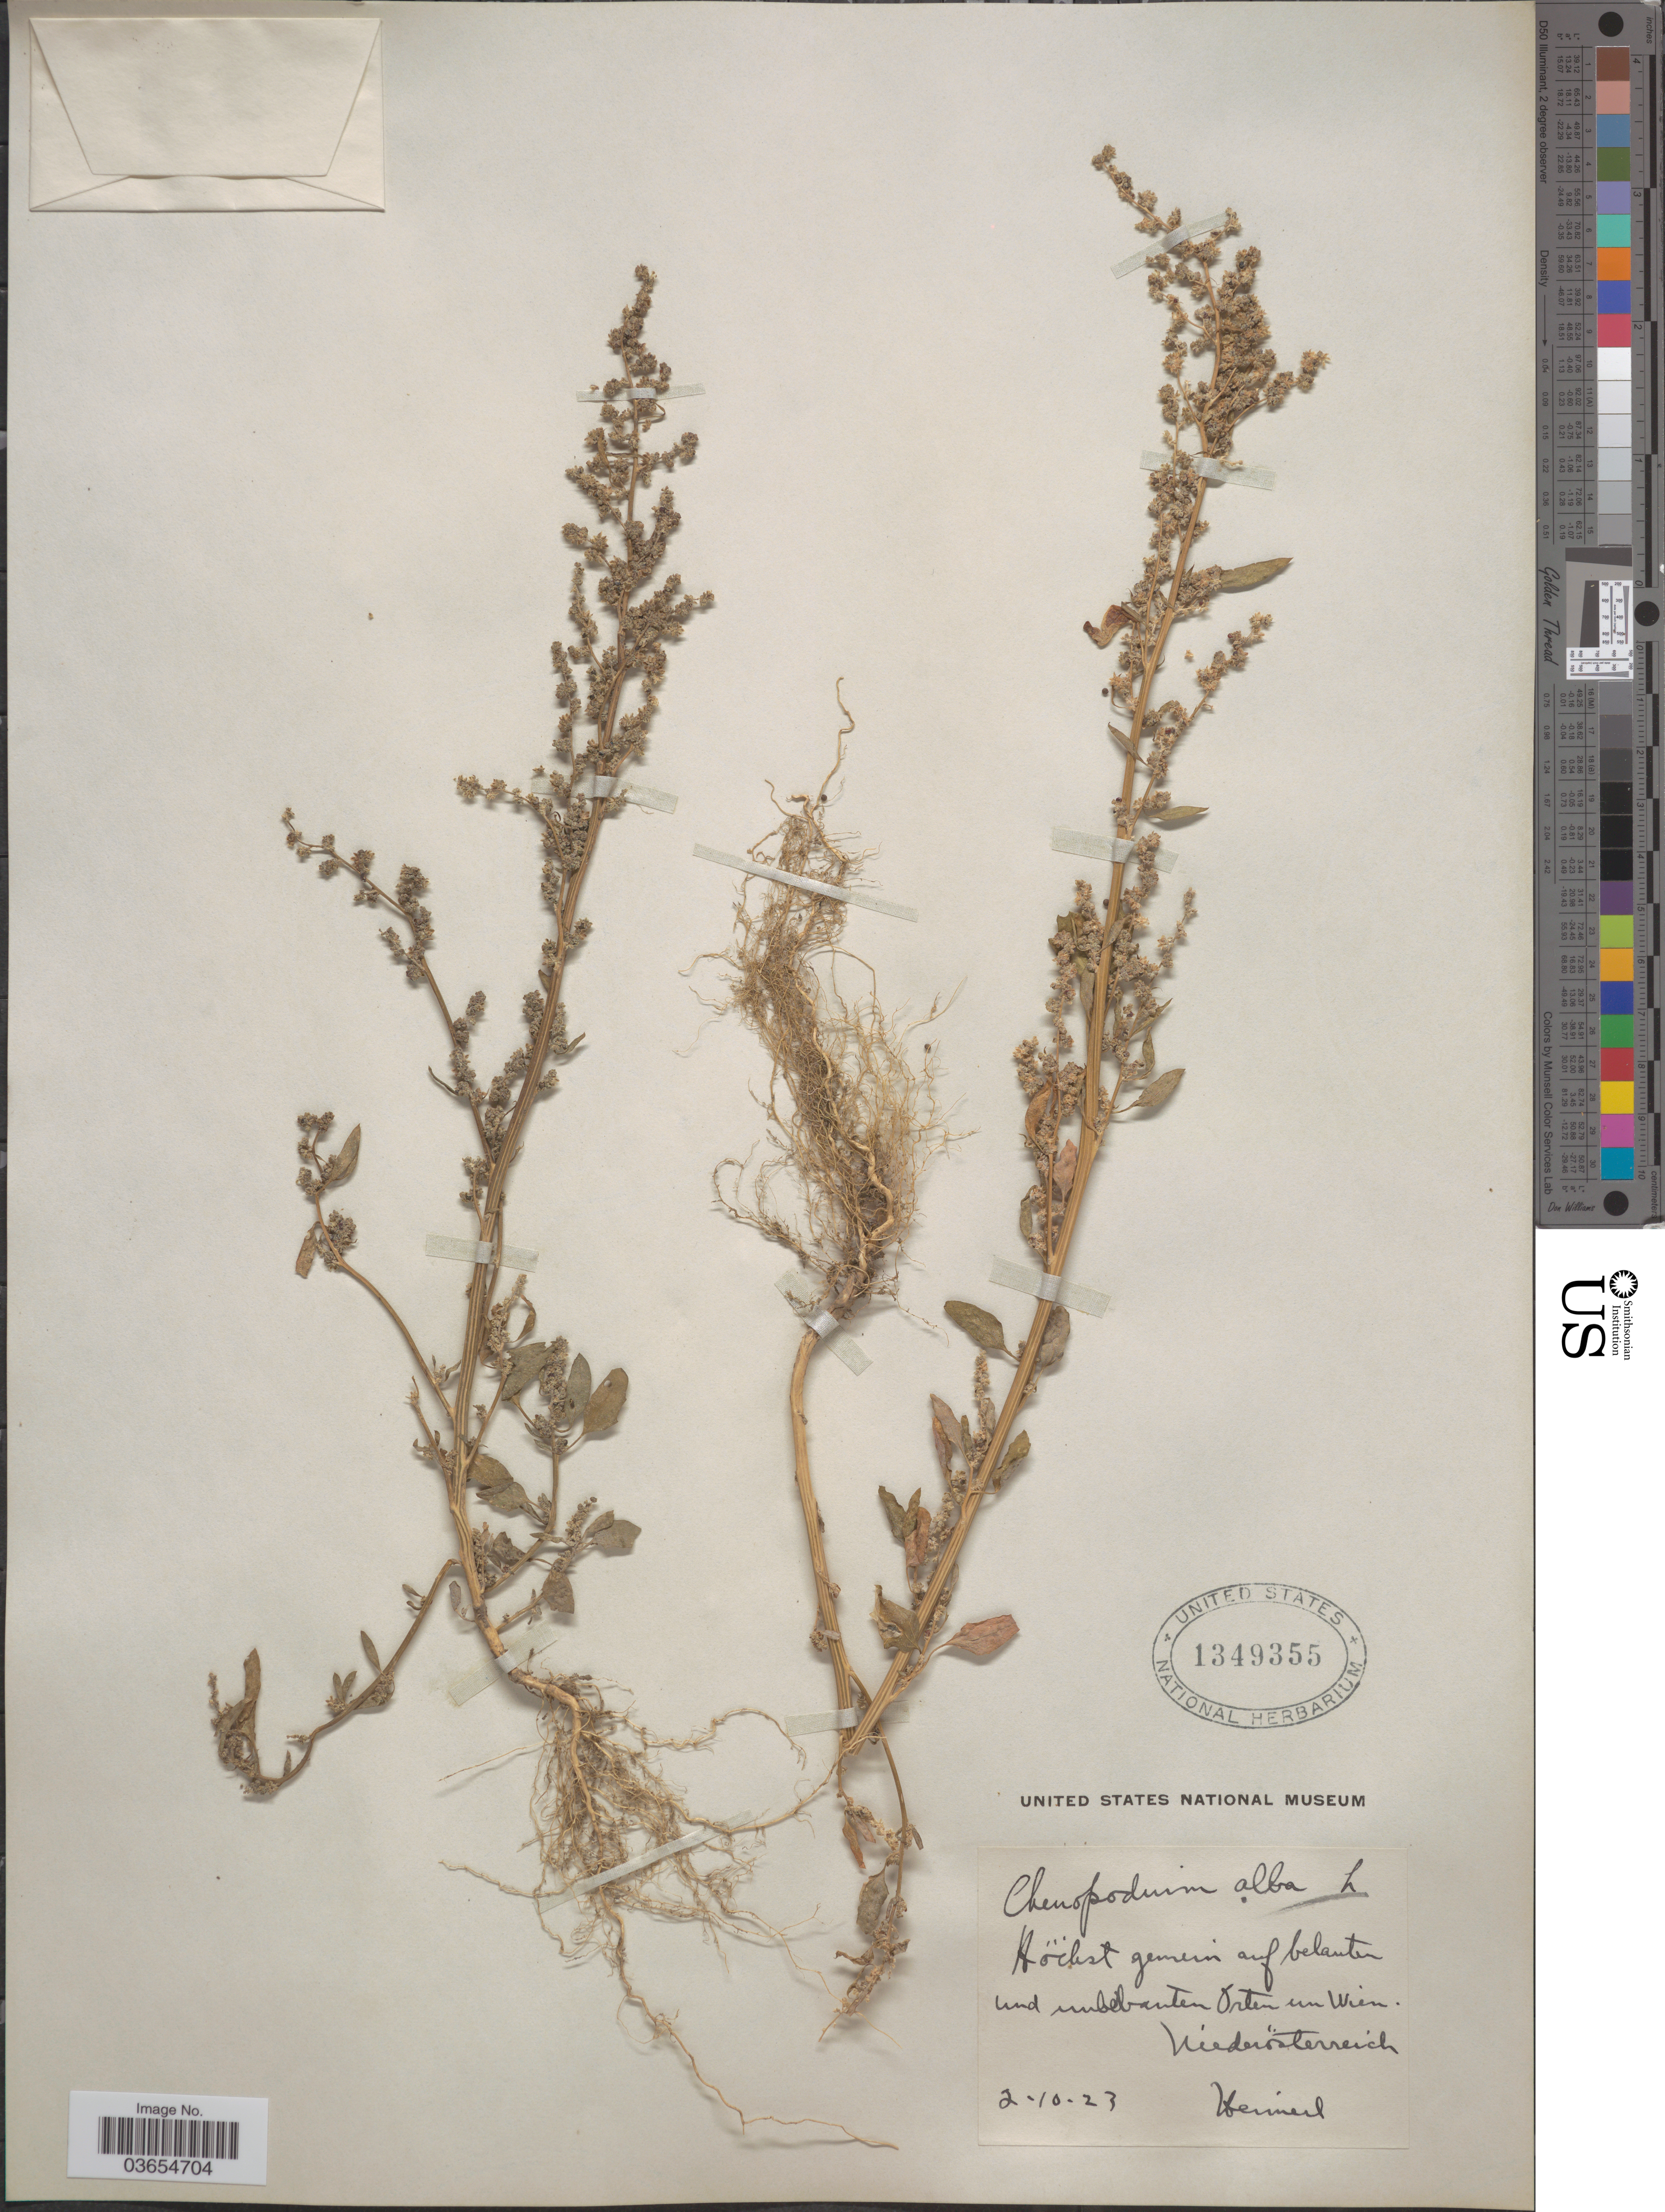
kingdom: Plantae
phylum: Tracheophyta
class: Magnoliopsida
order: Caryophyllales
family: Amaranthaceae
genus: Chenopodium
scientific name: Chenopodium album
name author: L.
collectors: Heimerl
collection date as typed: Transcribed d/m/y: 2/10/23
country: Austria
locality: Höchst gemein auf belanten und unbekanten Orten un Wien. Niederösterreich.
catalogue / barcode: US 1349355